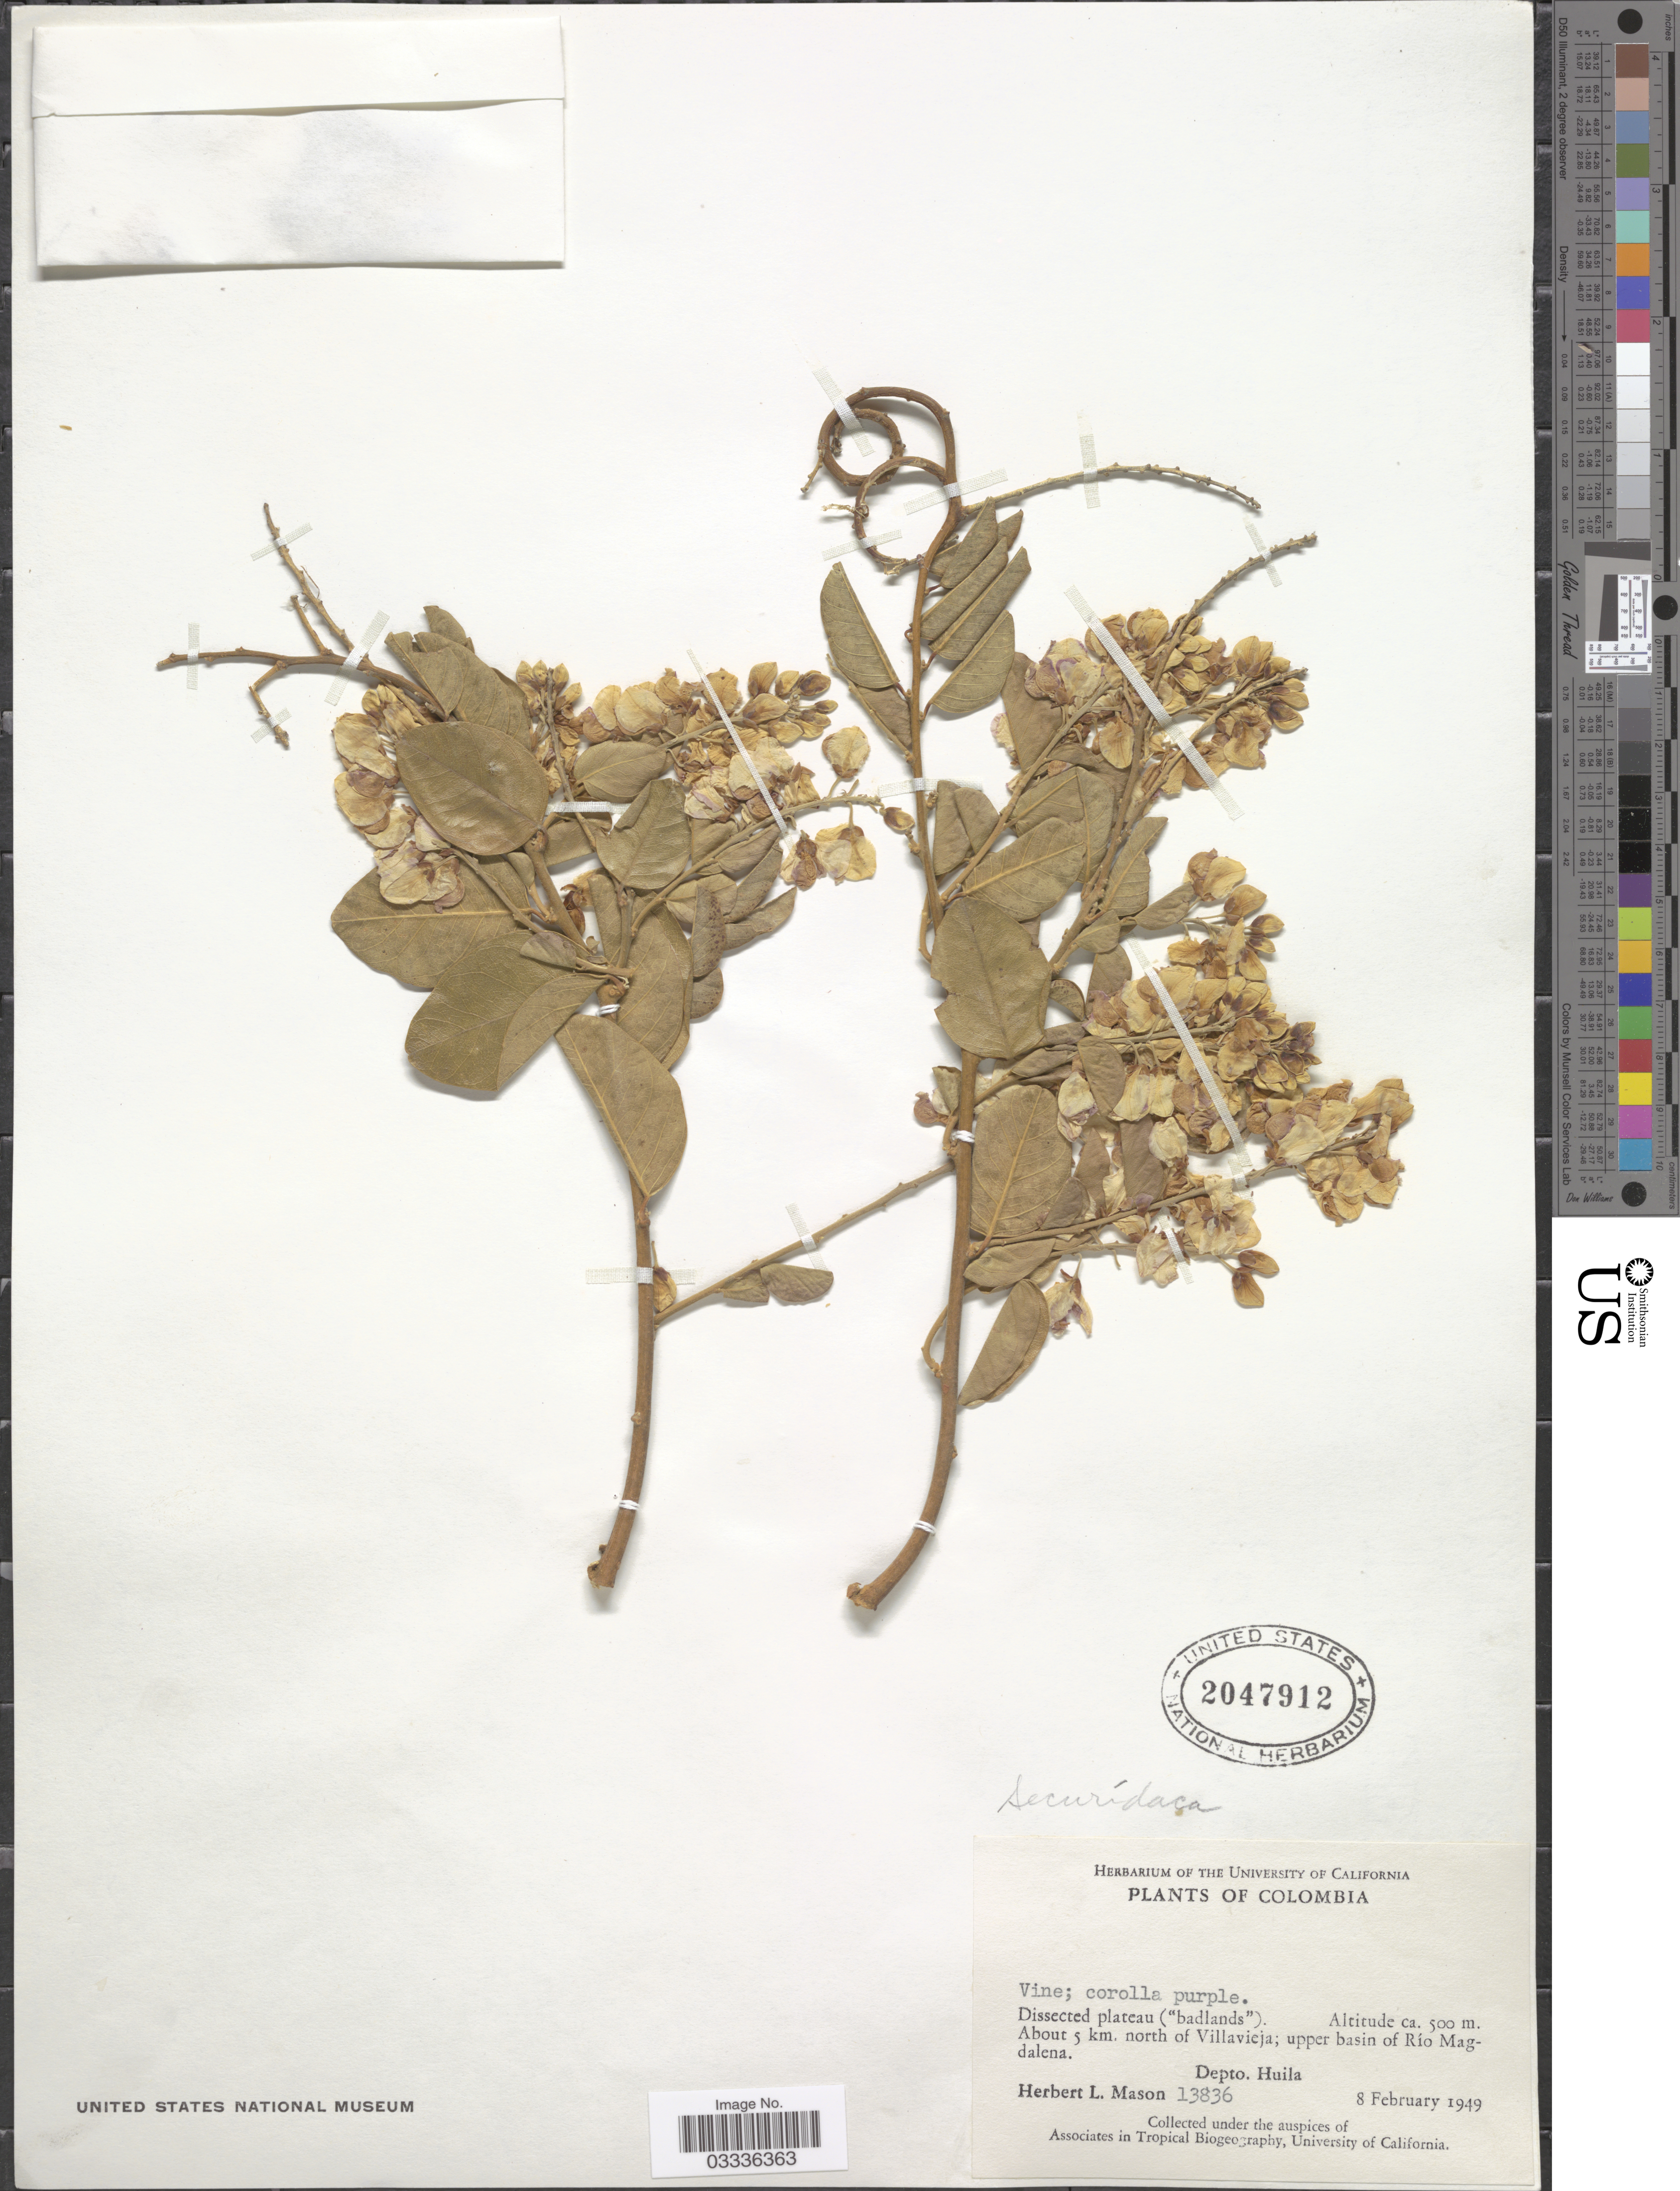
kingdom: Plantae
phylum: Tracheophyta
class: Magnoliopsida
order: Fabales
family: Polygalaceae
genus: Securidaca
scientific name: Securidaca coriacea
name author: Bonpl. ex Steud.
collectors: H. L. Mason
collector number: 13836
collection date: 1949-02-08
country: Colombia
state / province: Huila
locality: Dissected plateau ("badlands"). About 5 km. north of Villavieja; upper basin of Río Magdalena. Depto. Huila.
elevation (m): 500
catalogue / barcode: US 2047912